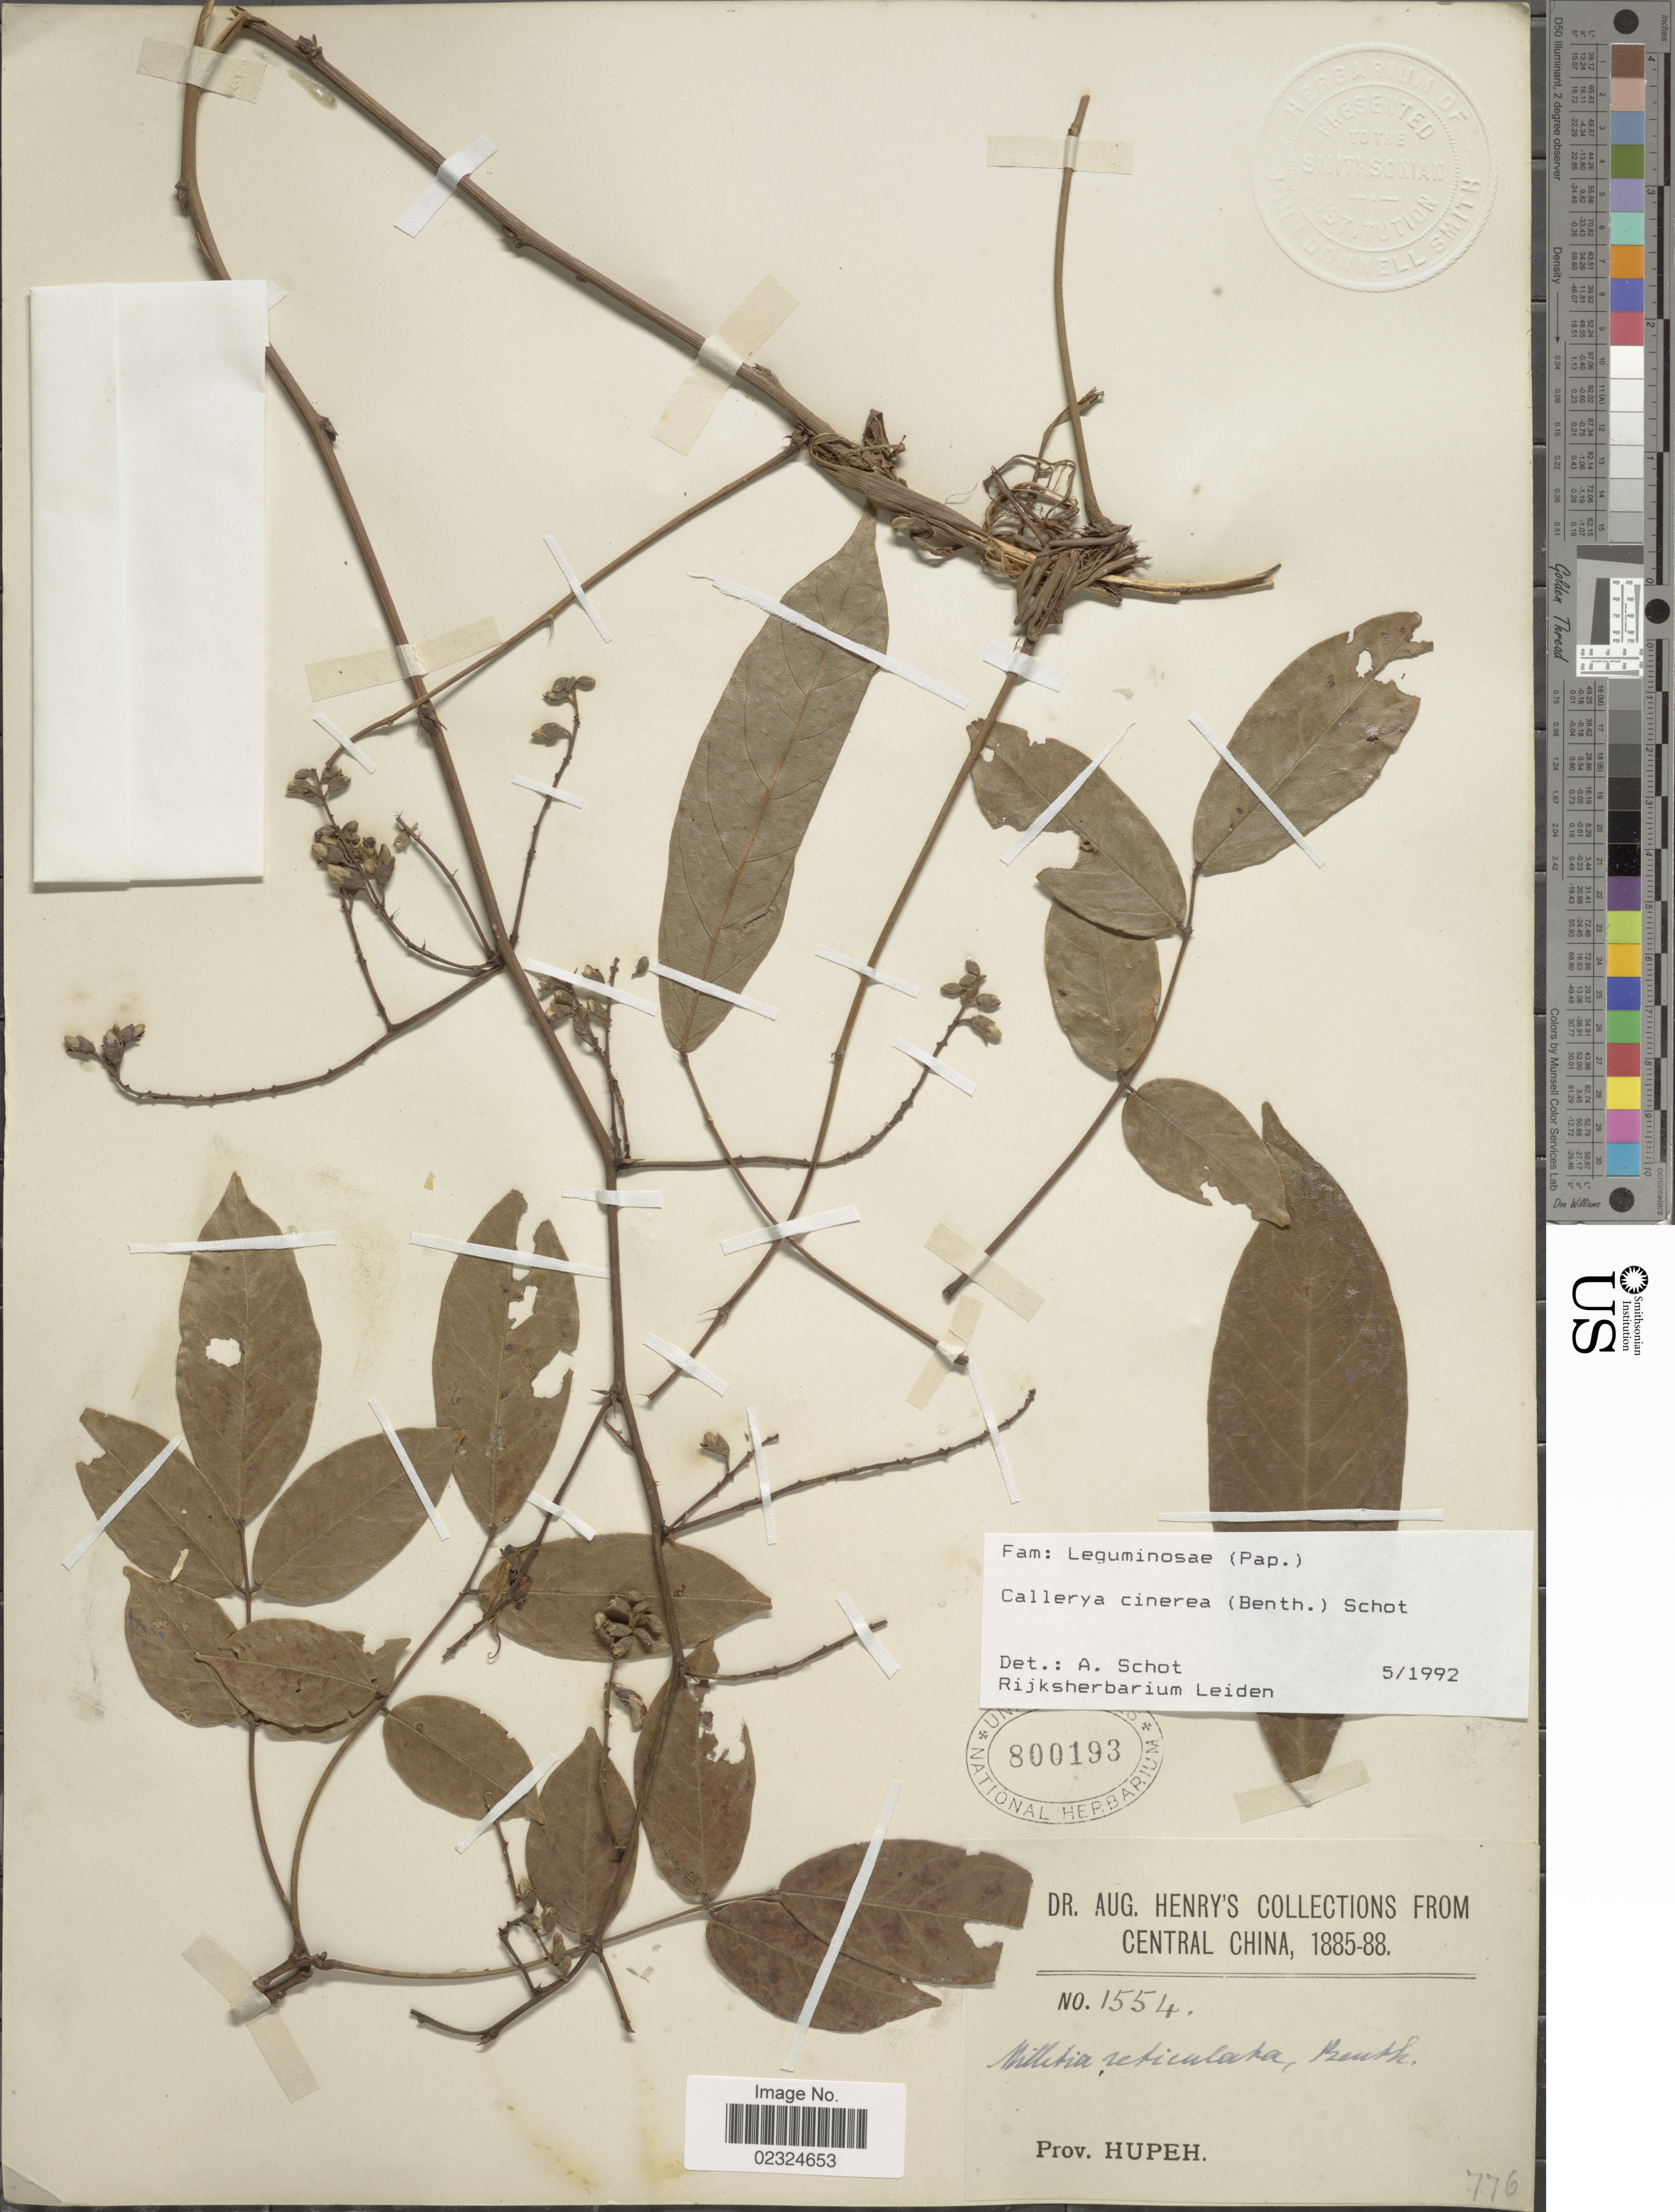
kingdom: Plantae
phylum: Tracheophyta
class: Magnoliopsida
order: Fabales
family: Fabaceae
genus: Callerya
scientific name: Callerya cinerea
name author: (Benth.) Schot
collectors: A. Henry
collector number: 1554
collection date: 1885/1888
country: China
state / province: Hubei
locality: Prov. Hupeh, Central China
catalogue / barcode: US 800193